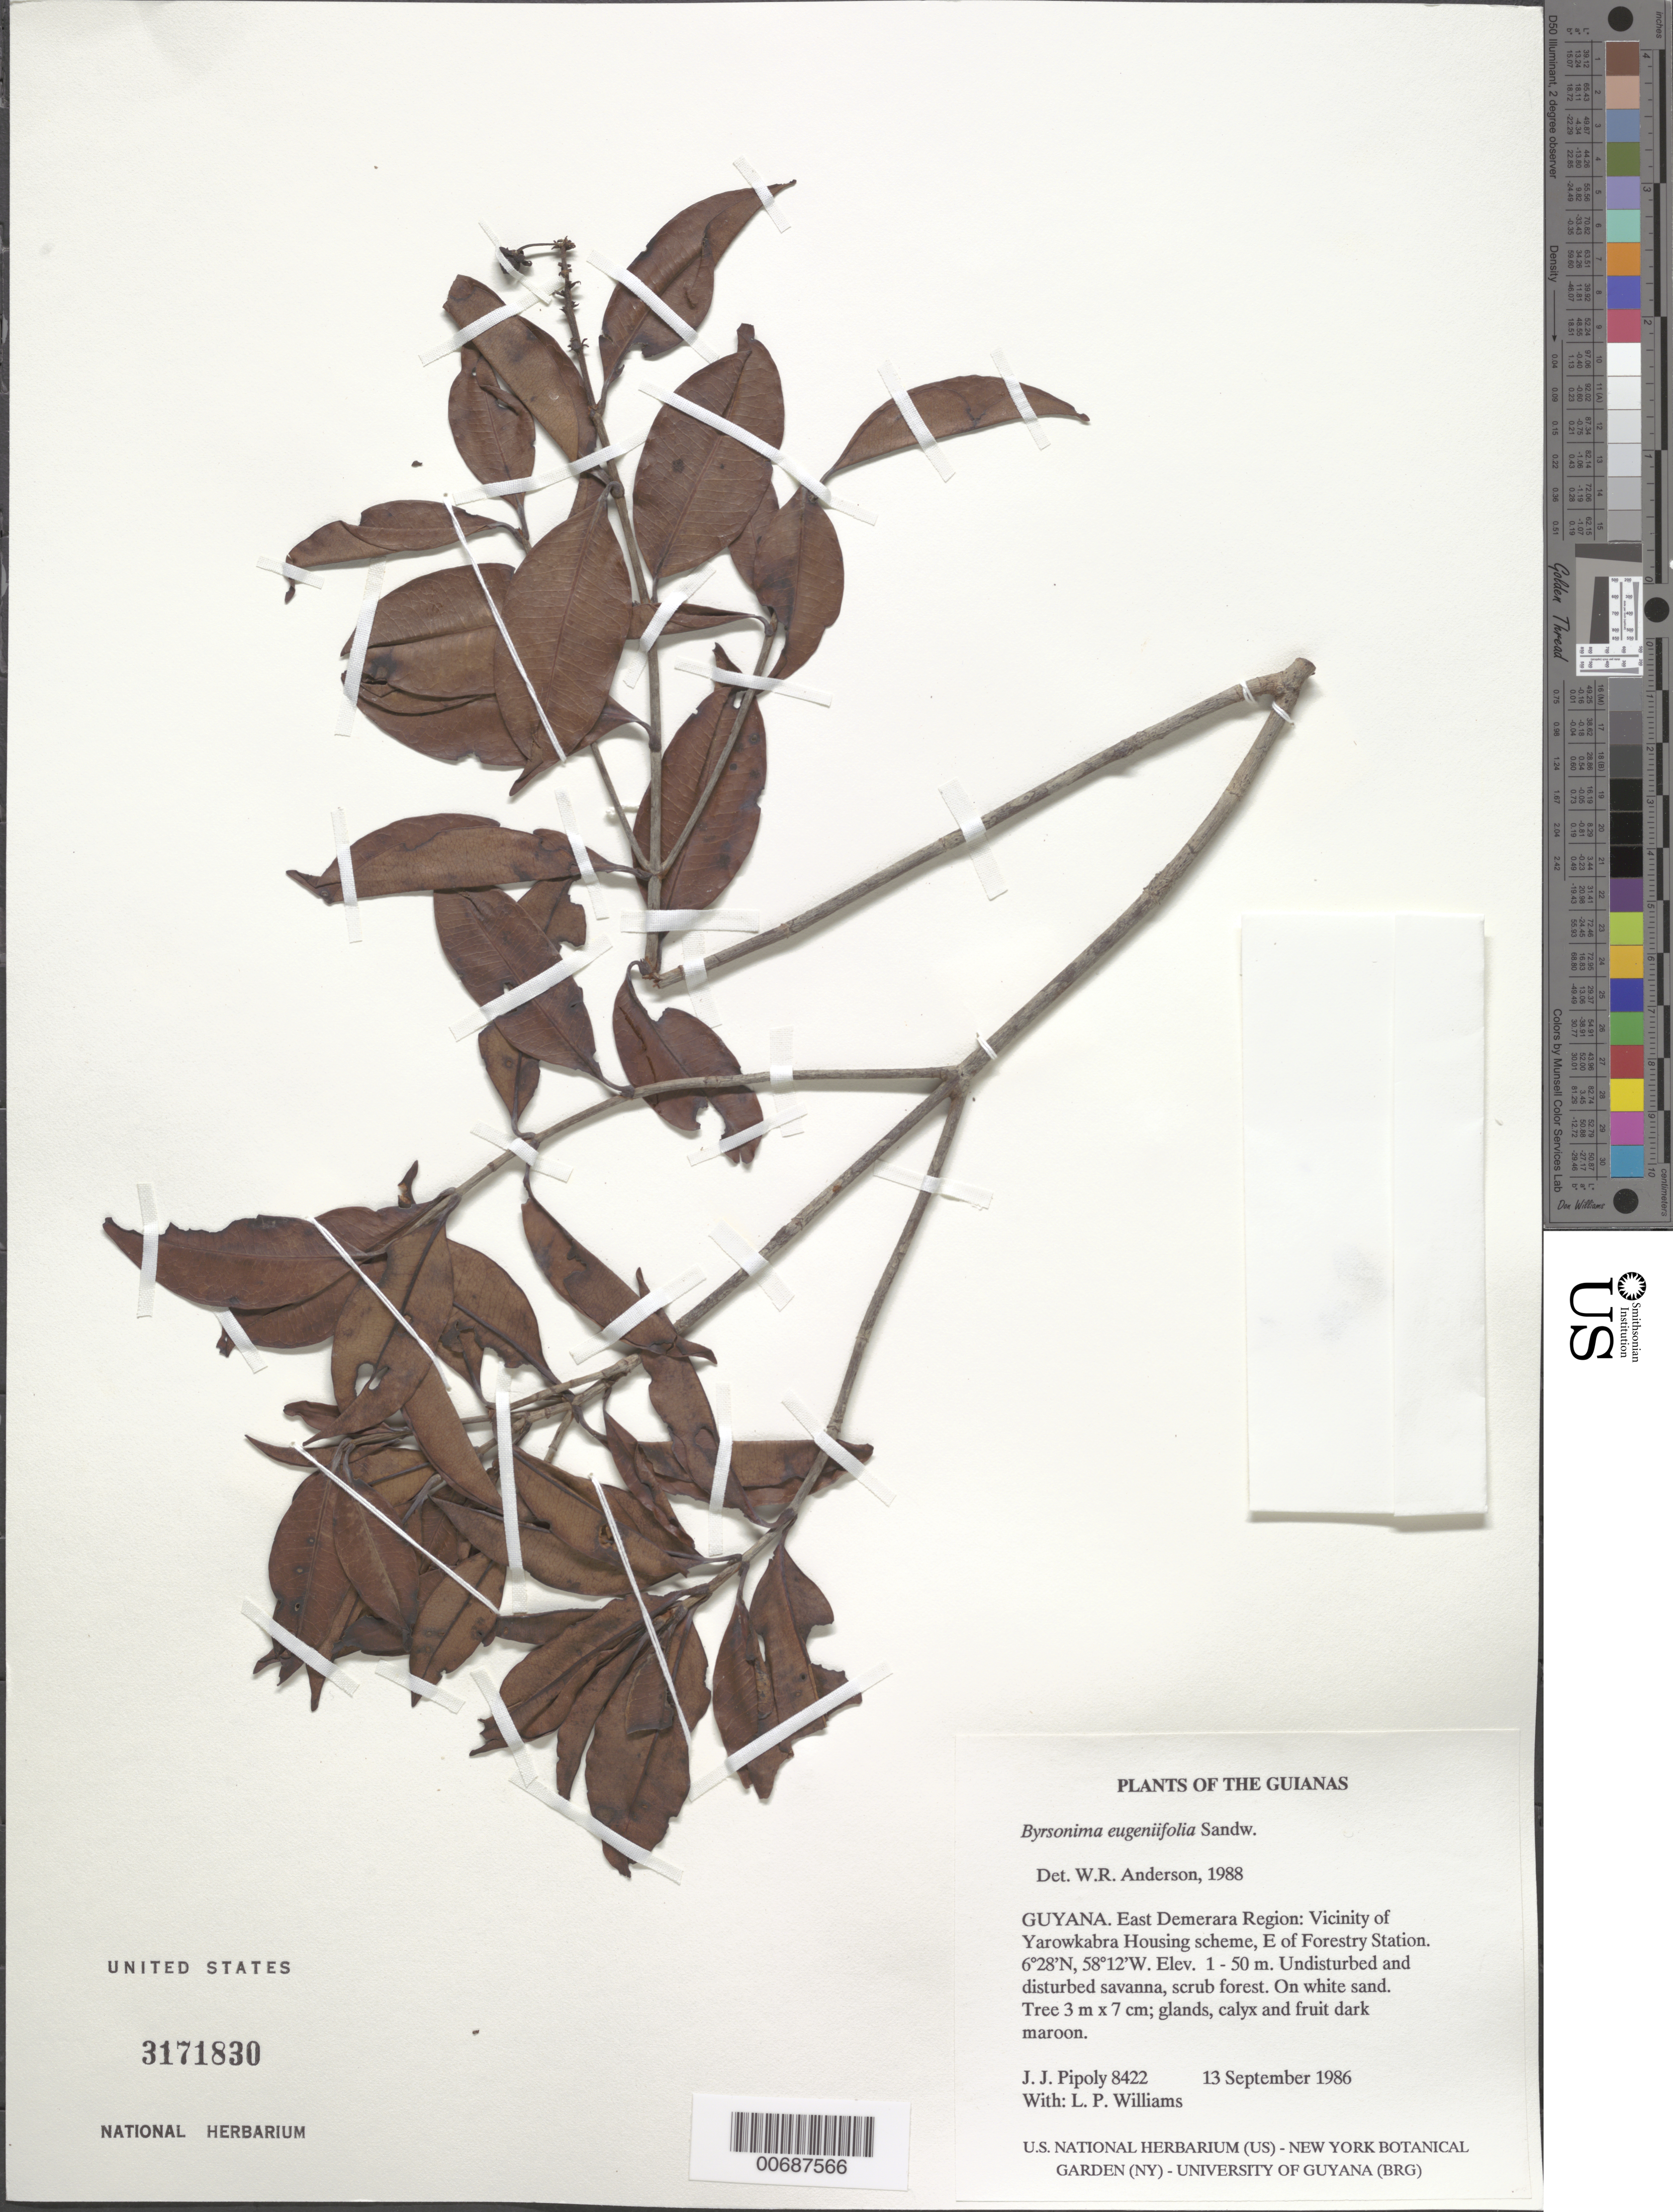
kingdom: Plantae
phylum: Tracheophyta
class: Magnoliopsida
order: Malpighiales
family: Malpighiaceae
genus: Byrsonima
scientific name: Byrsonima eugeniifolia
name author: Sandwith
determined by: Anderson, W. R., (MICH), University of Michigan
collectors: J. J. Pipoly & L. P. Williams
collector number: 8422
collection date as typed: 13 September 1986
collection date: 1986-09-13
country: Guyana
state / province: Demerara-Mahaica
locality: Vicinity of Yarowkabra Housing scheme, E of Forestry Station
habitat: Undisturbed and disturbed savanna, scrub forest. On white sand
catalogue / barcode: US 3171830